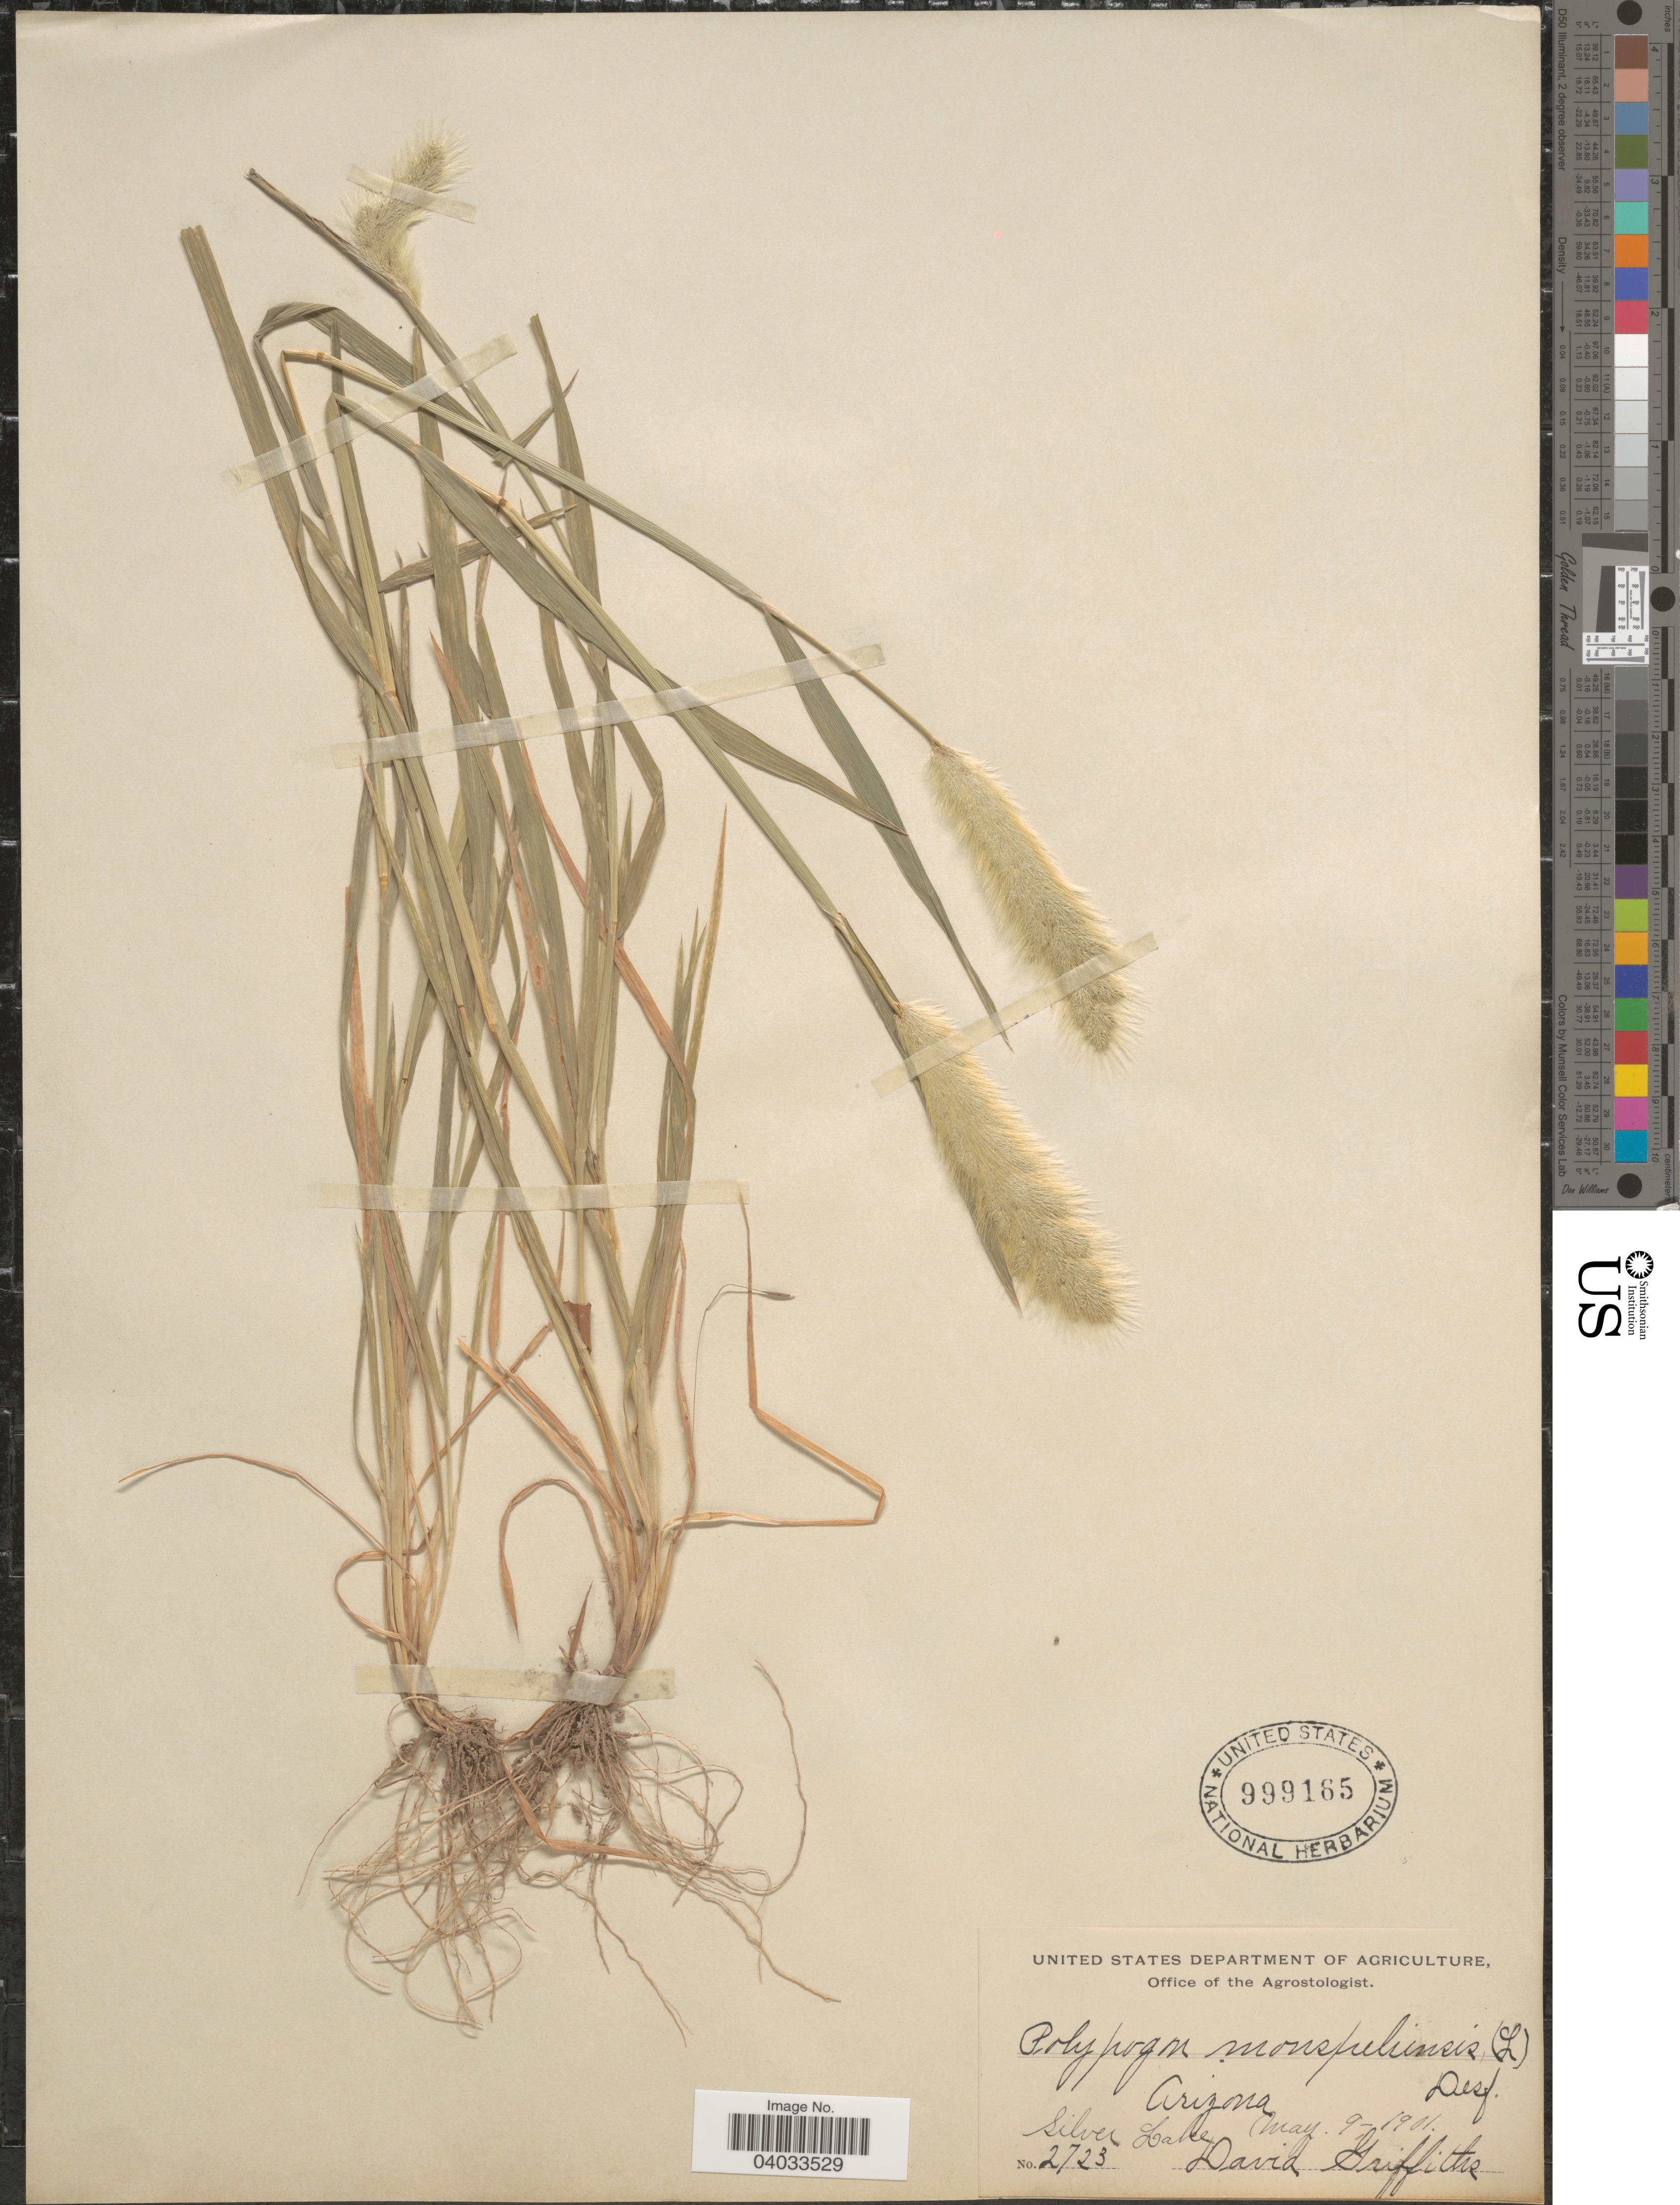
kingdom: Plantae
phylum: Tracheophyta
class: Liliopsida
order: Poales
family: Poaceae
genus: Polypogon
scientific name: Polypogon monspeliensis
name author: (L.) Desf.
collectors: D. Griffiths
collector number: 2723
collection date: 1901-05-09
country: United States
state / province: Arizona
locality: Silver Lake.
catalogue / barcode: US 999165